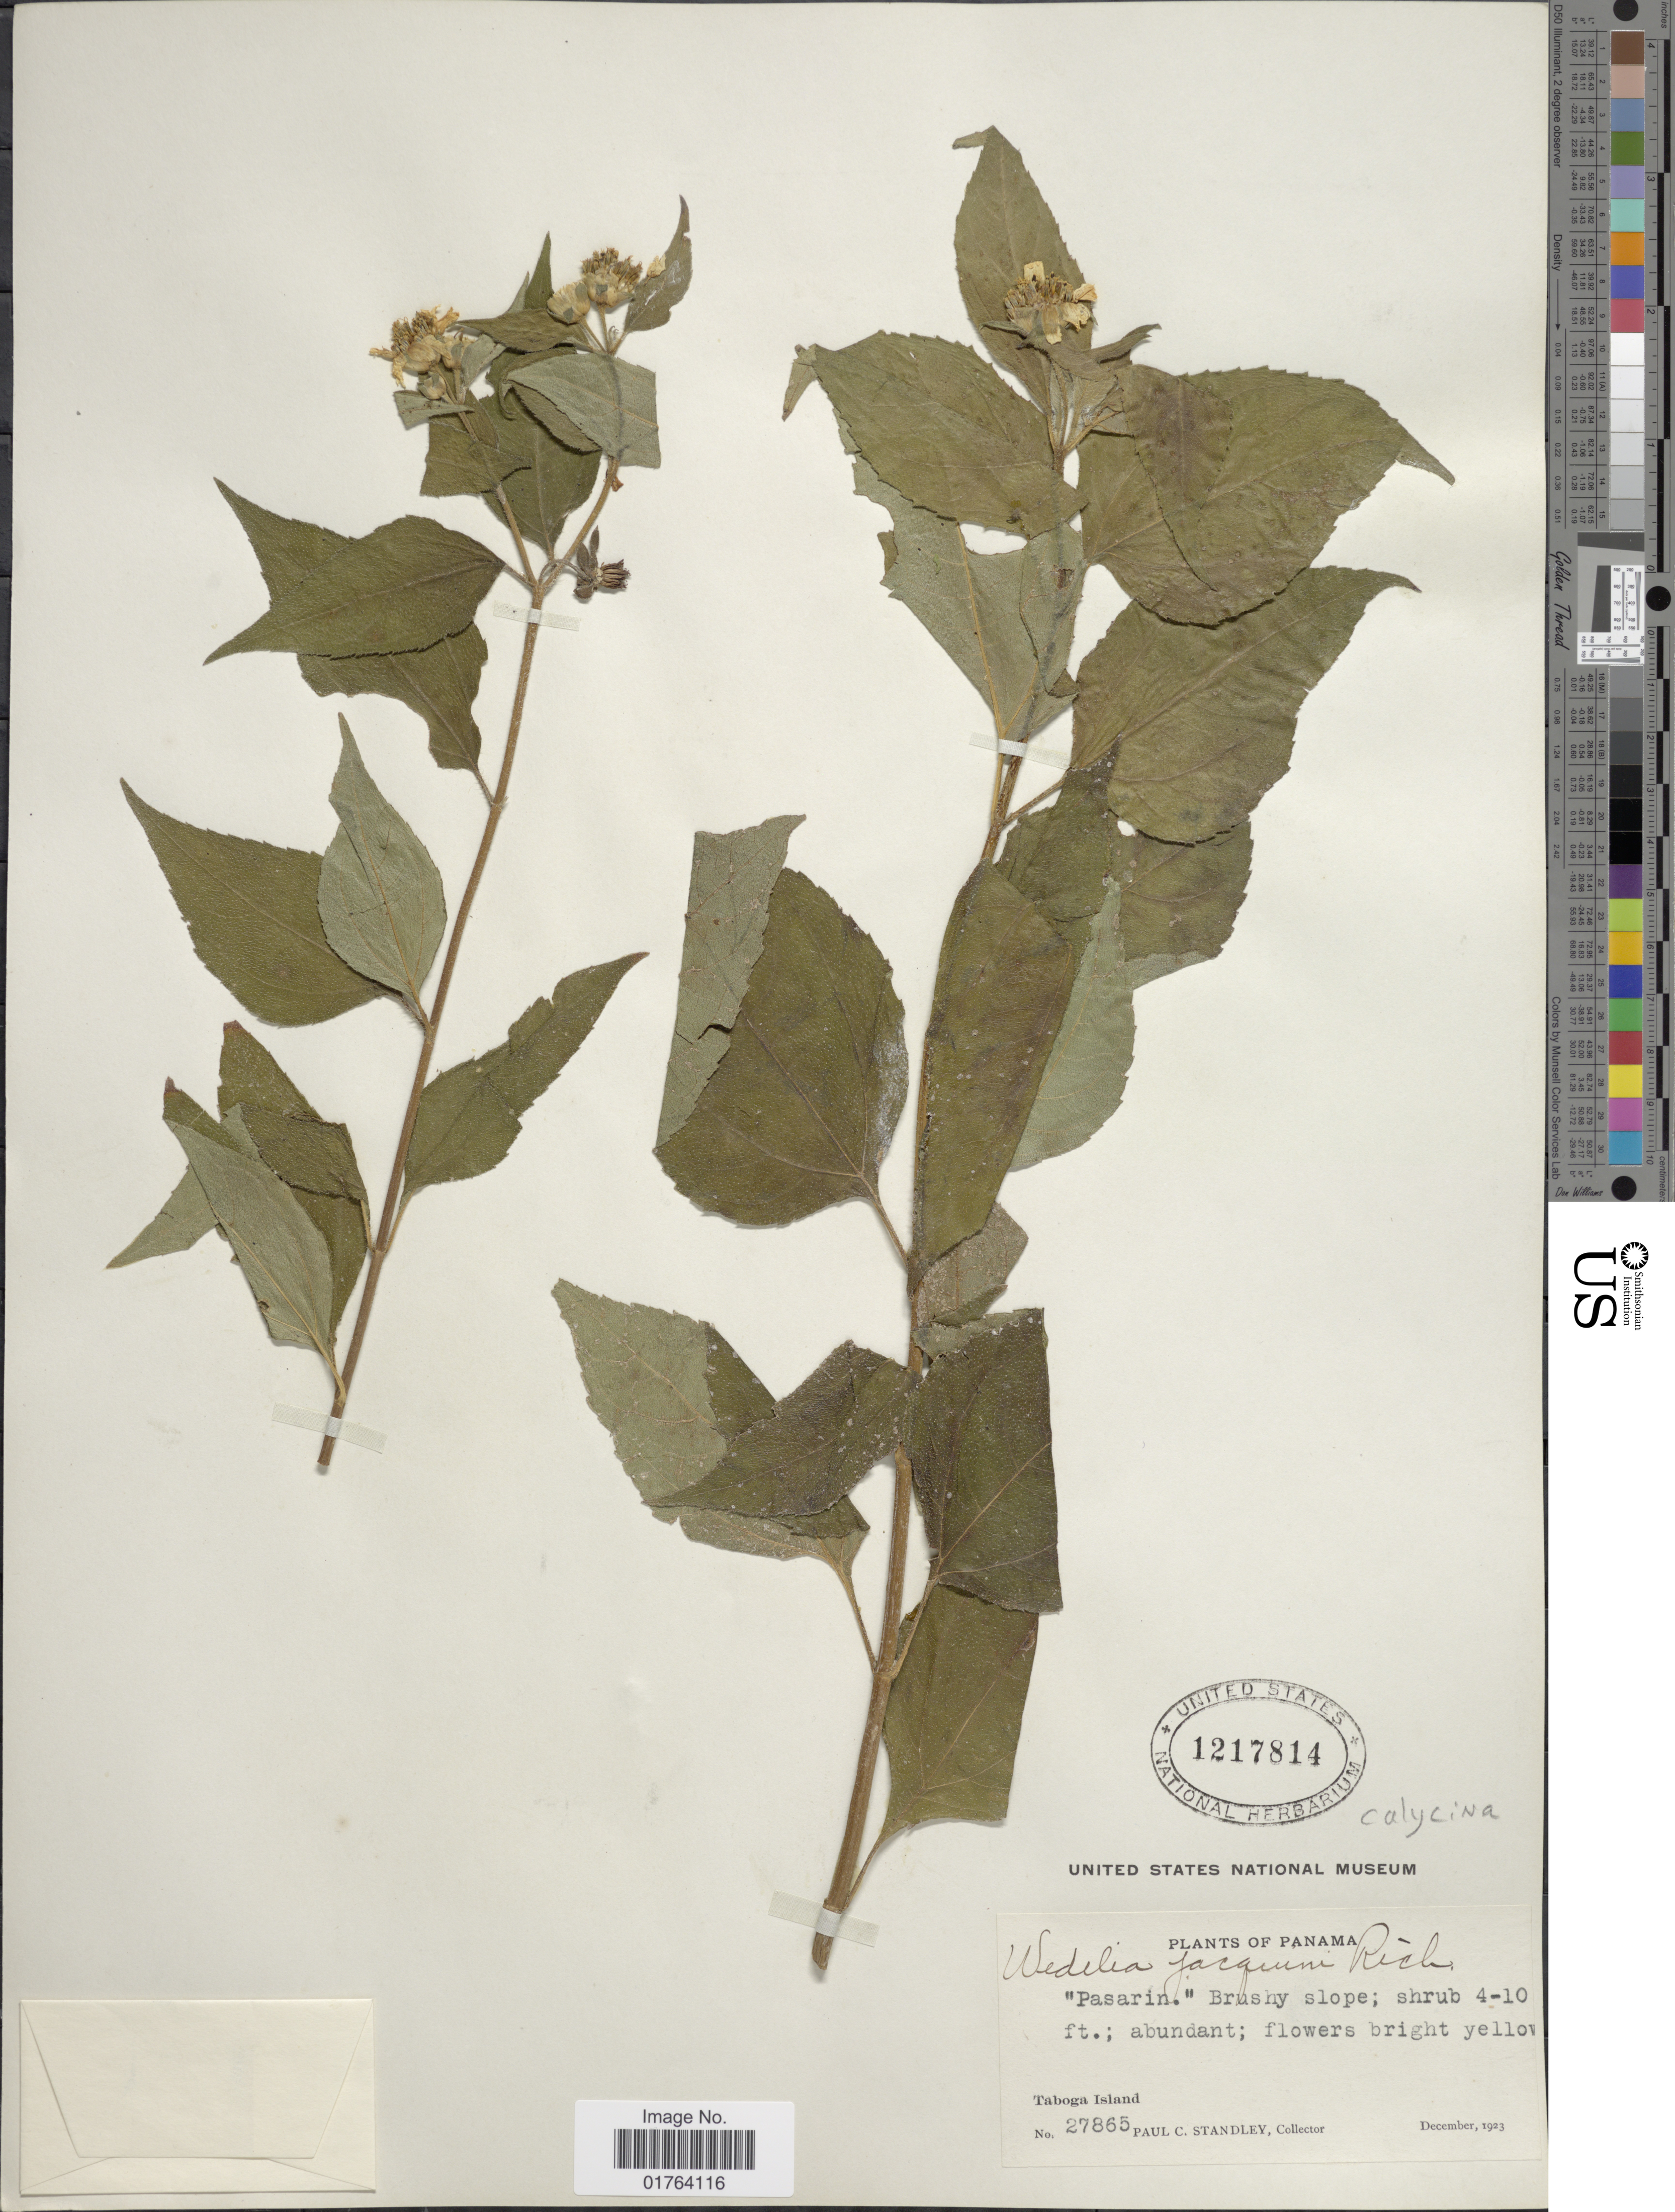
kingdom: Plantae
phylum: Tracheophyta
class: Magnoliopsida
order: Asterales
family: Asteraceae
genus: Wedelia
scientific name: Wedelia calycina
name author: Rich.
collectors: P. C. Standley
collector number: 27865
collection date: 1923-12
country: Panama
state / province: Panamá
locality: Taboga Island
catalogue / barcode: US 1217814